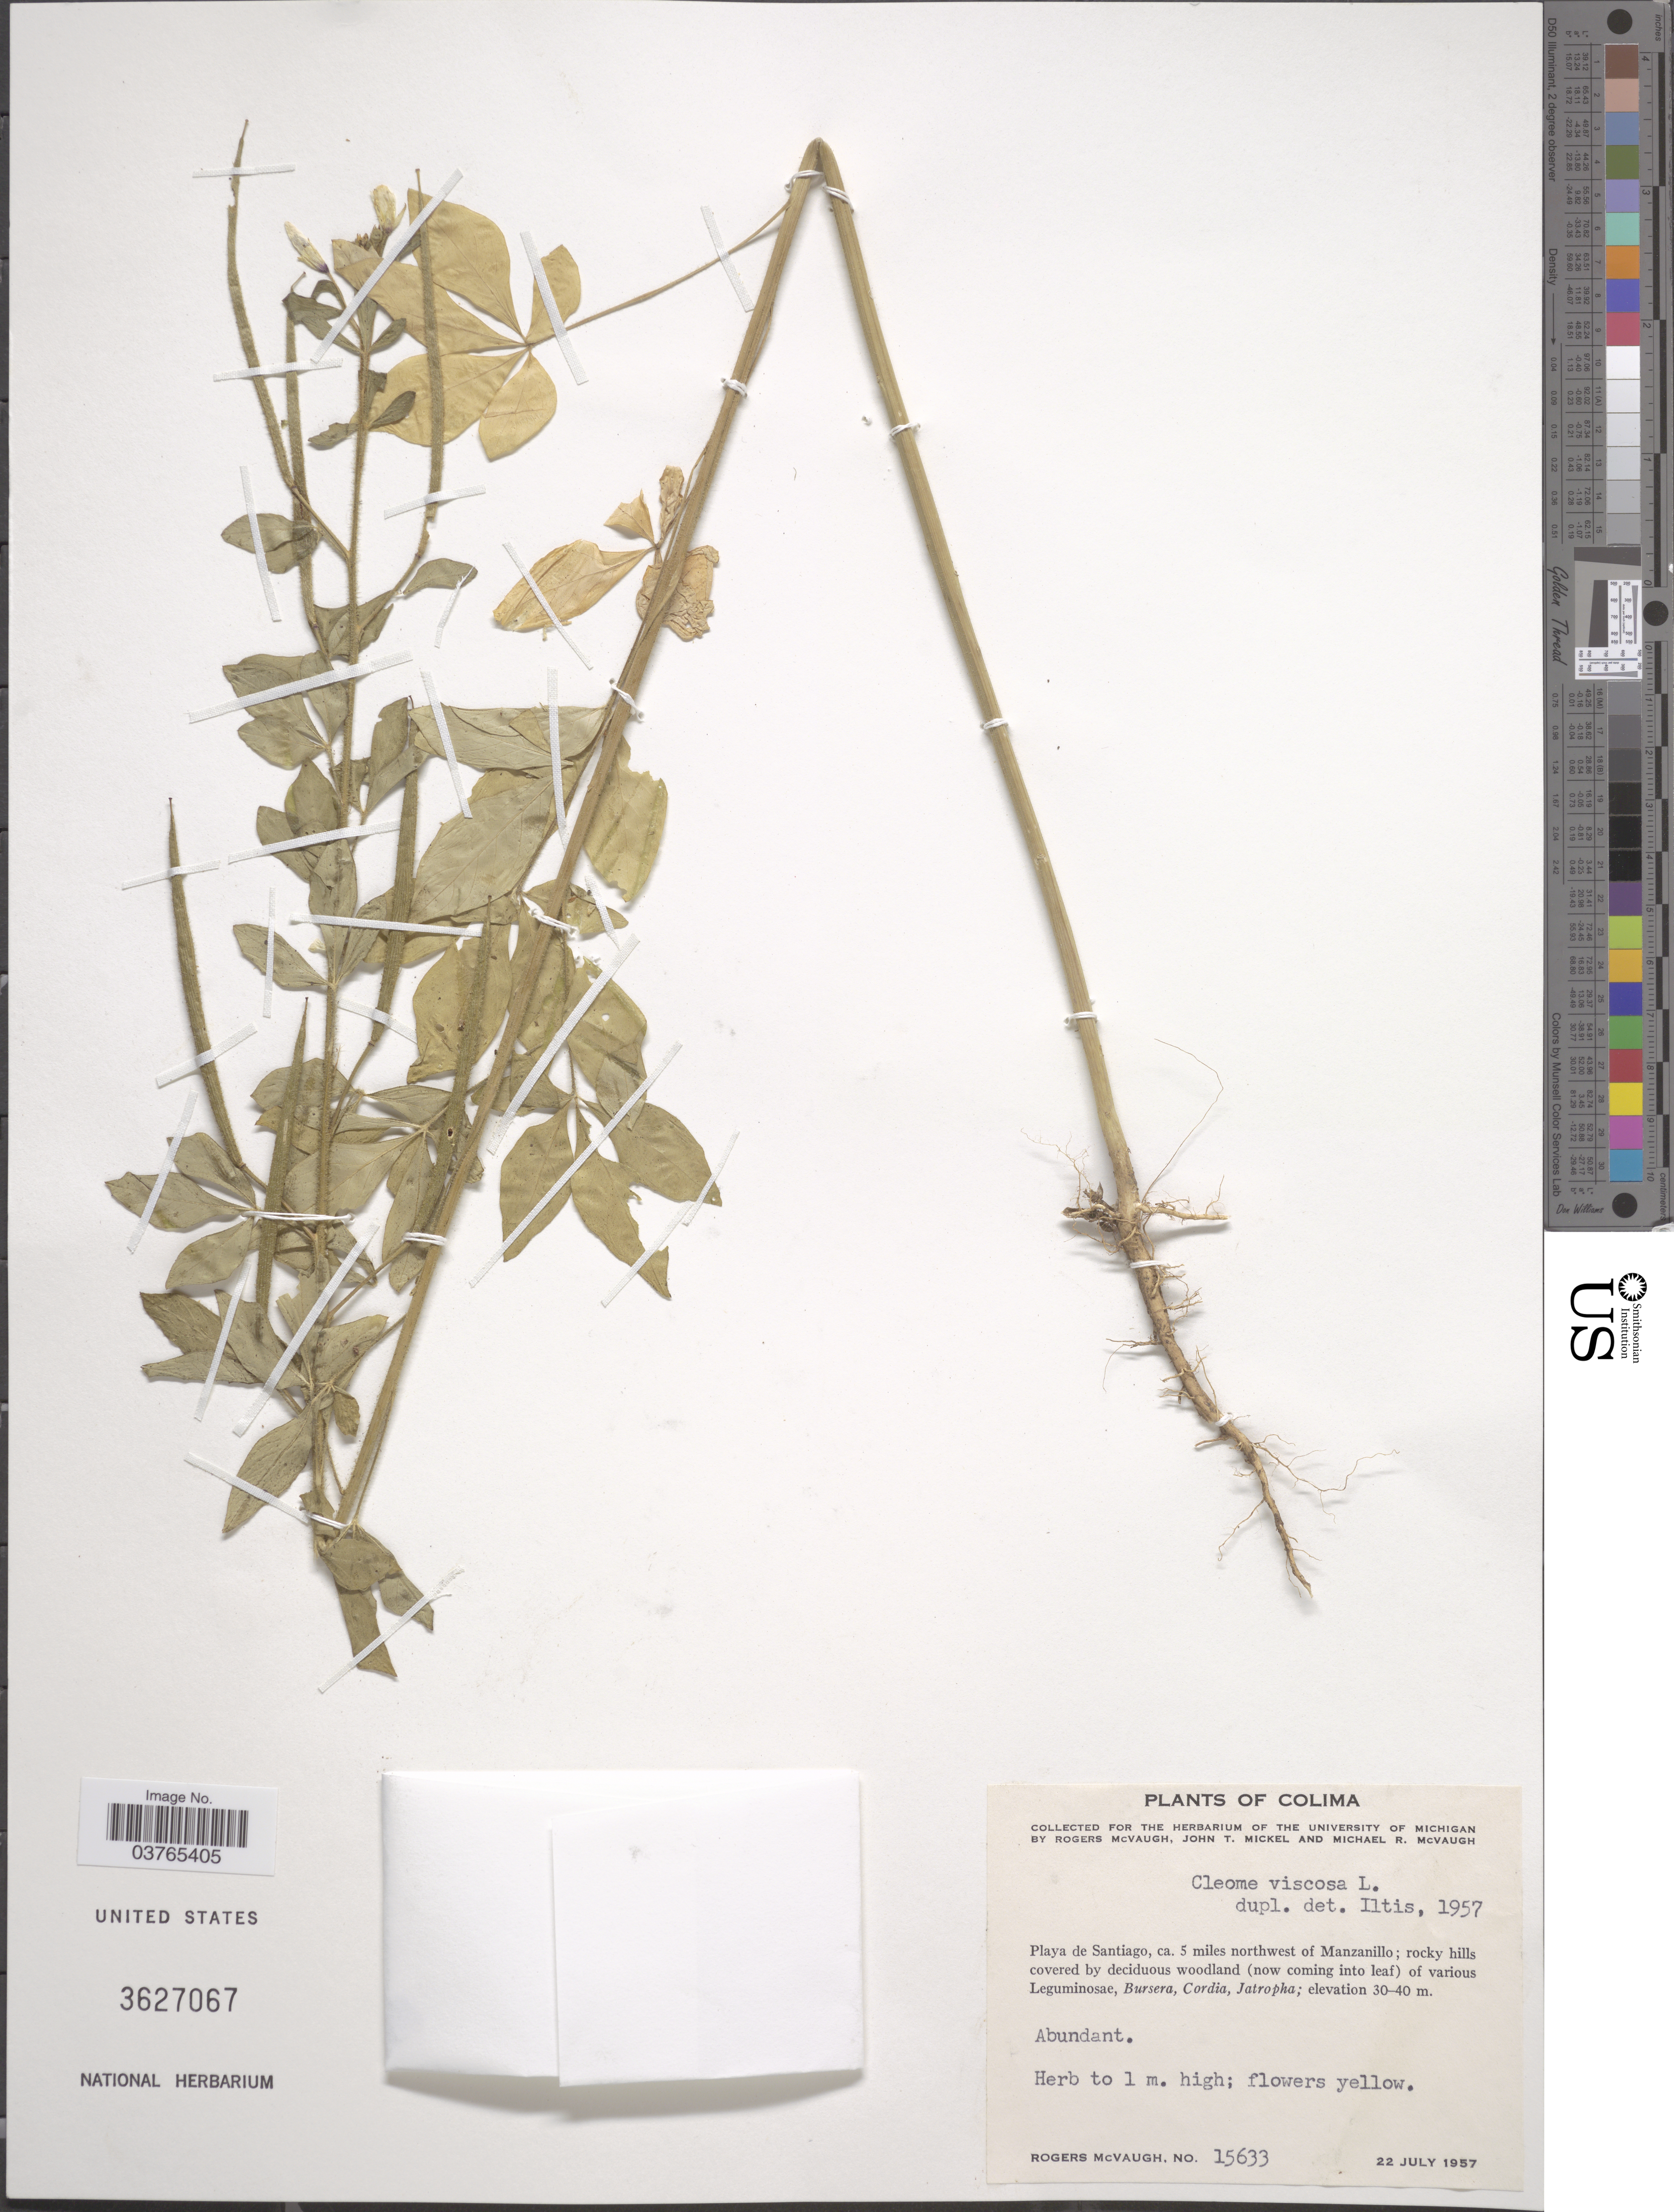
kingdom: Plantae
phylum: Tracheophyta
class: Magnoliopsida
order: Brassicales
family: Cleomaceae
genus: Arivela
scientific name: Arivela viscosa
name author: (L.) Raf.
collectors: R. McVaugh, J. T. Mickel & M. R. McVaugh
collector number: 15633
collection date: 1957-07-22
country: Mexico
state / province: Colima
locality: Playa de Santiago, ca. 5 miles northwest of Manzanillo.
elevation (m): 30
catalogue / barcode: US 3627067